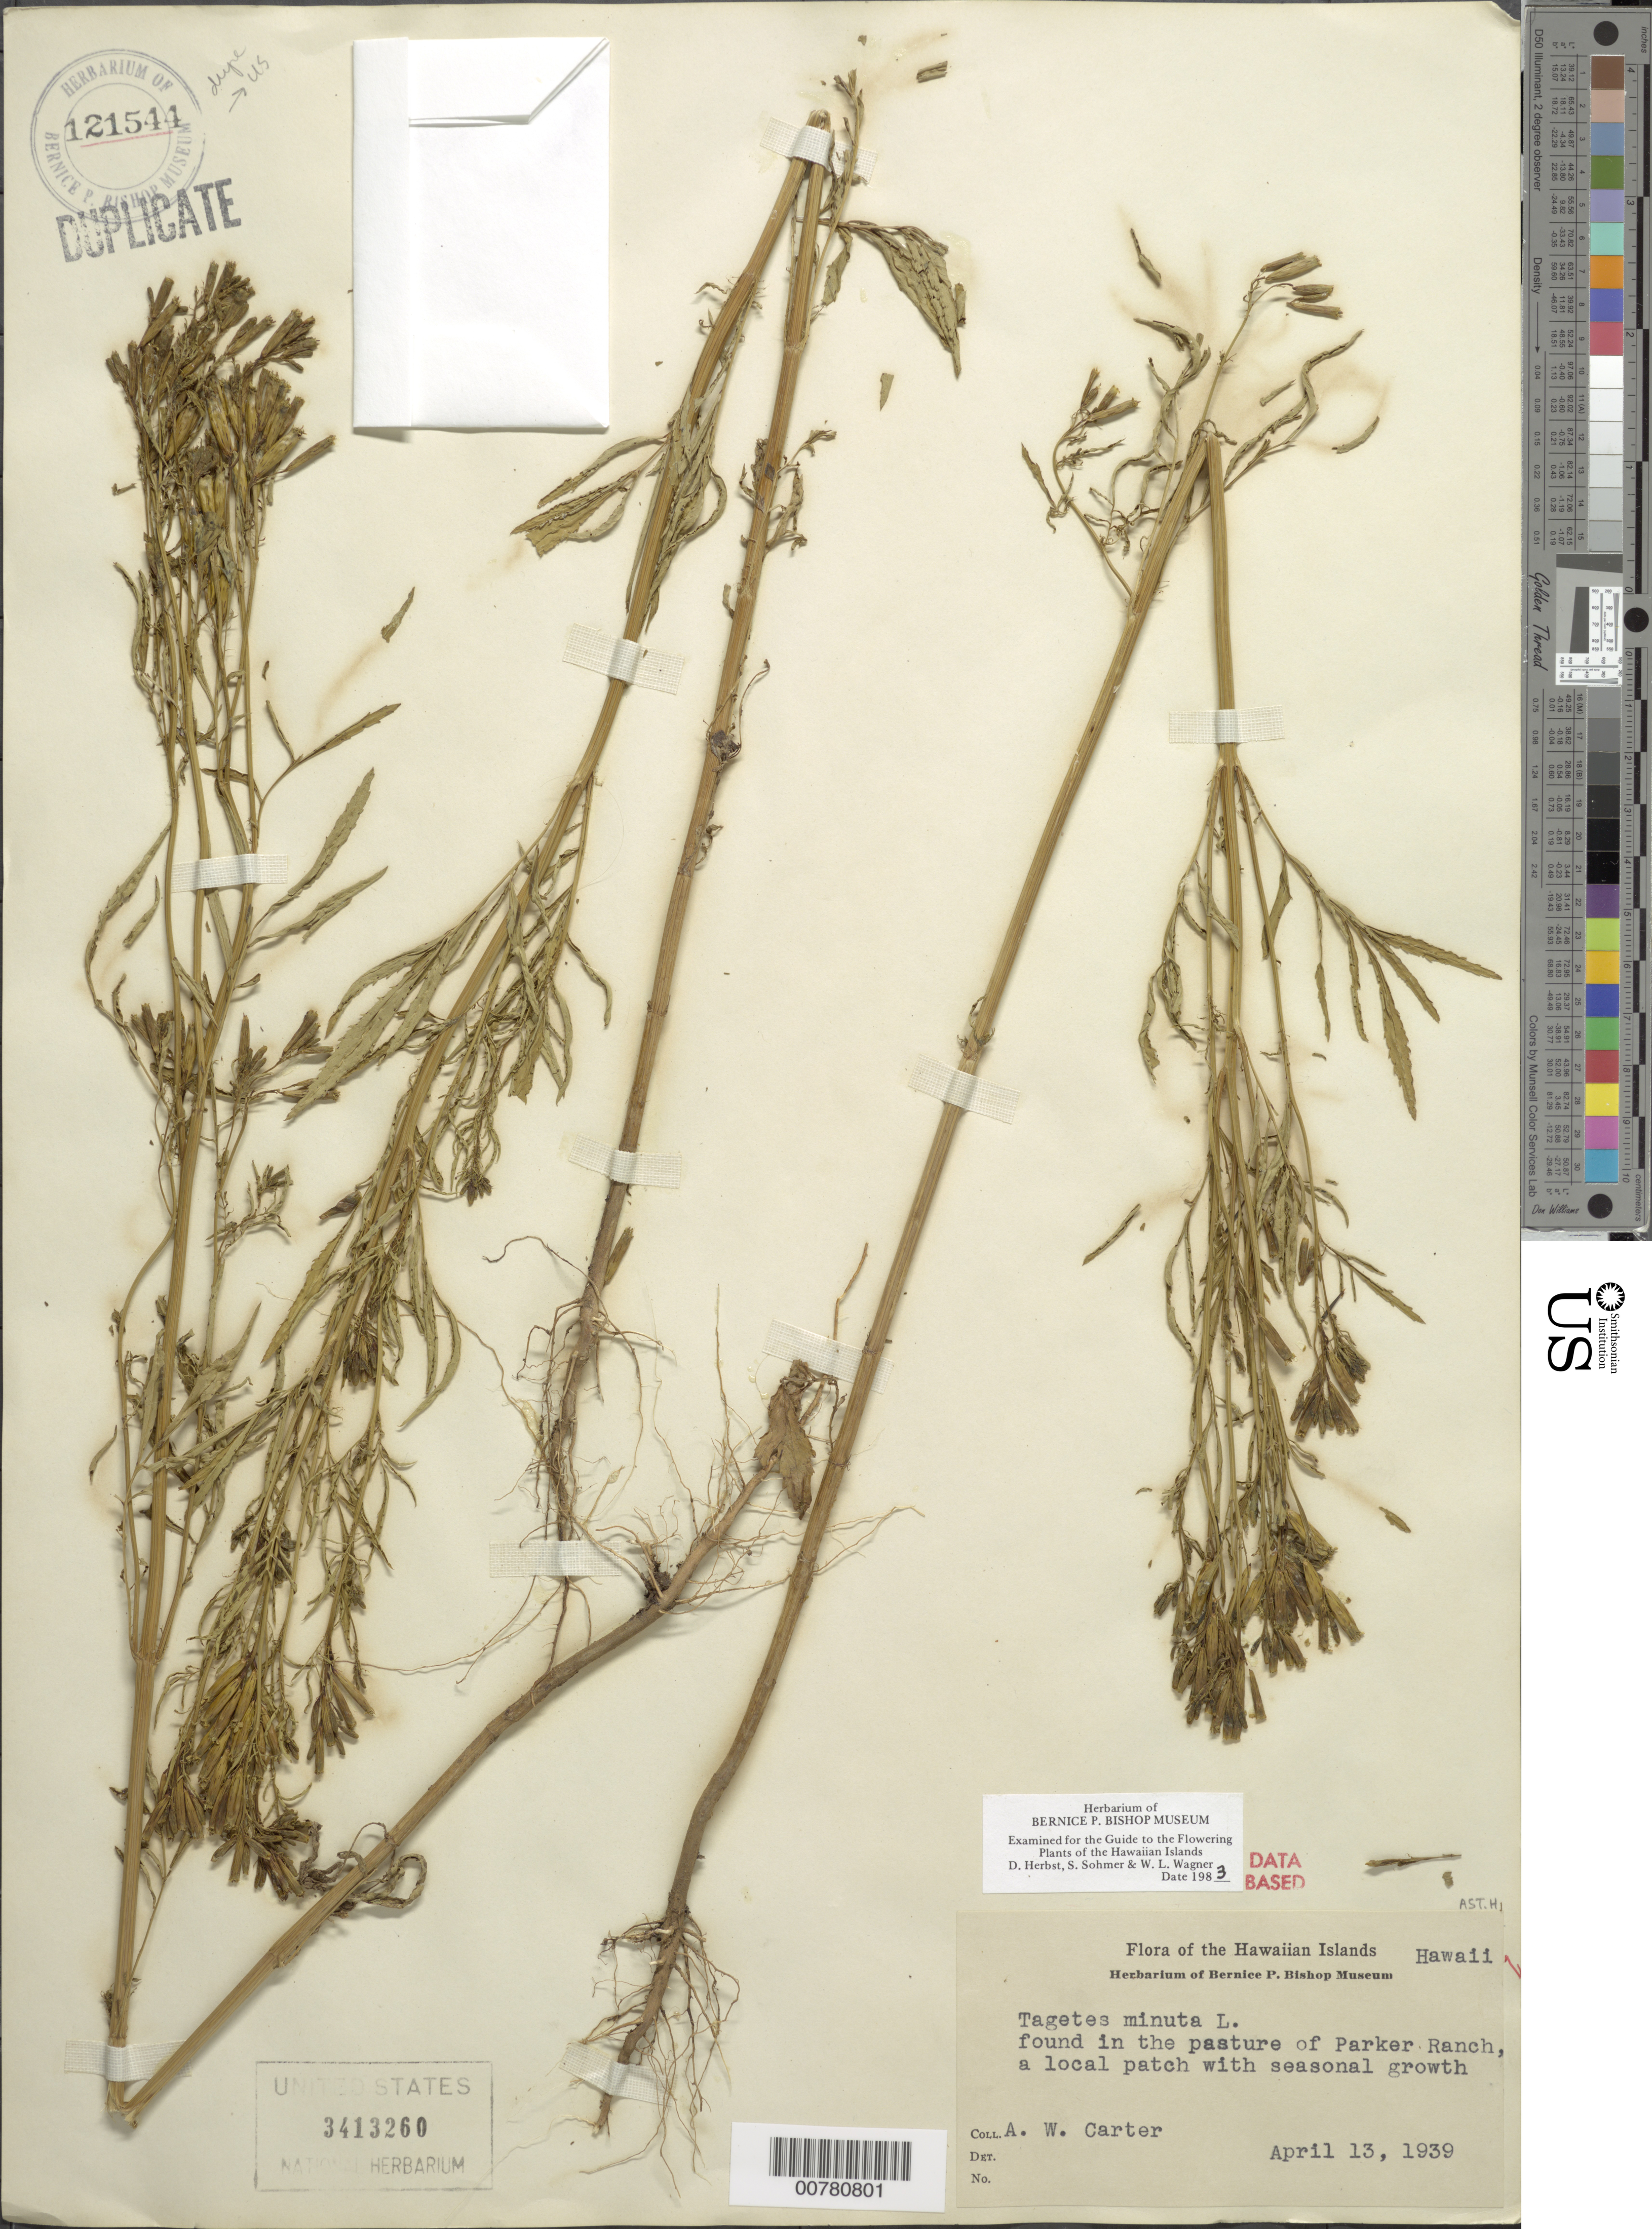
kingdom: Plantae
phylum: Tracheophyta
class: Magnoliopsida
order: Asterales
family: Asteraceae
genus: Tagetes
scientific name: Tagetes minuta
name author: L.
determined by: Wagner, W. L.; Herbst, D. R.; Sohmer, S. H.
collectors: A. W. Carter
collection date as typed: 13 Apr 1939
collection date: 1939-04-13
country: United States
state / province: Hawaii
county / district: Hawaii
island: Hawaii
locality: Parker Ranch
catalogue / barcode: US 3413260